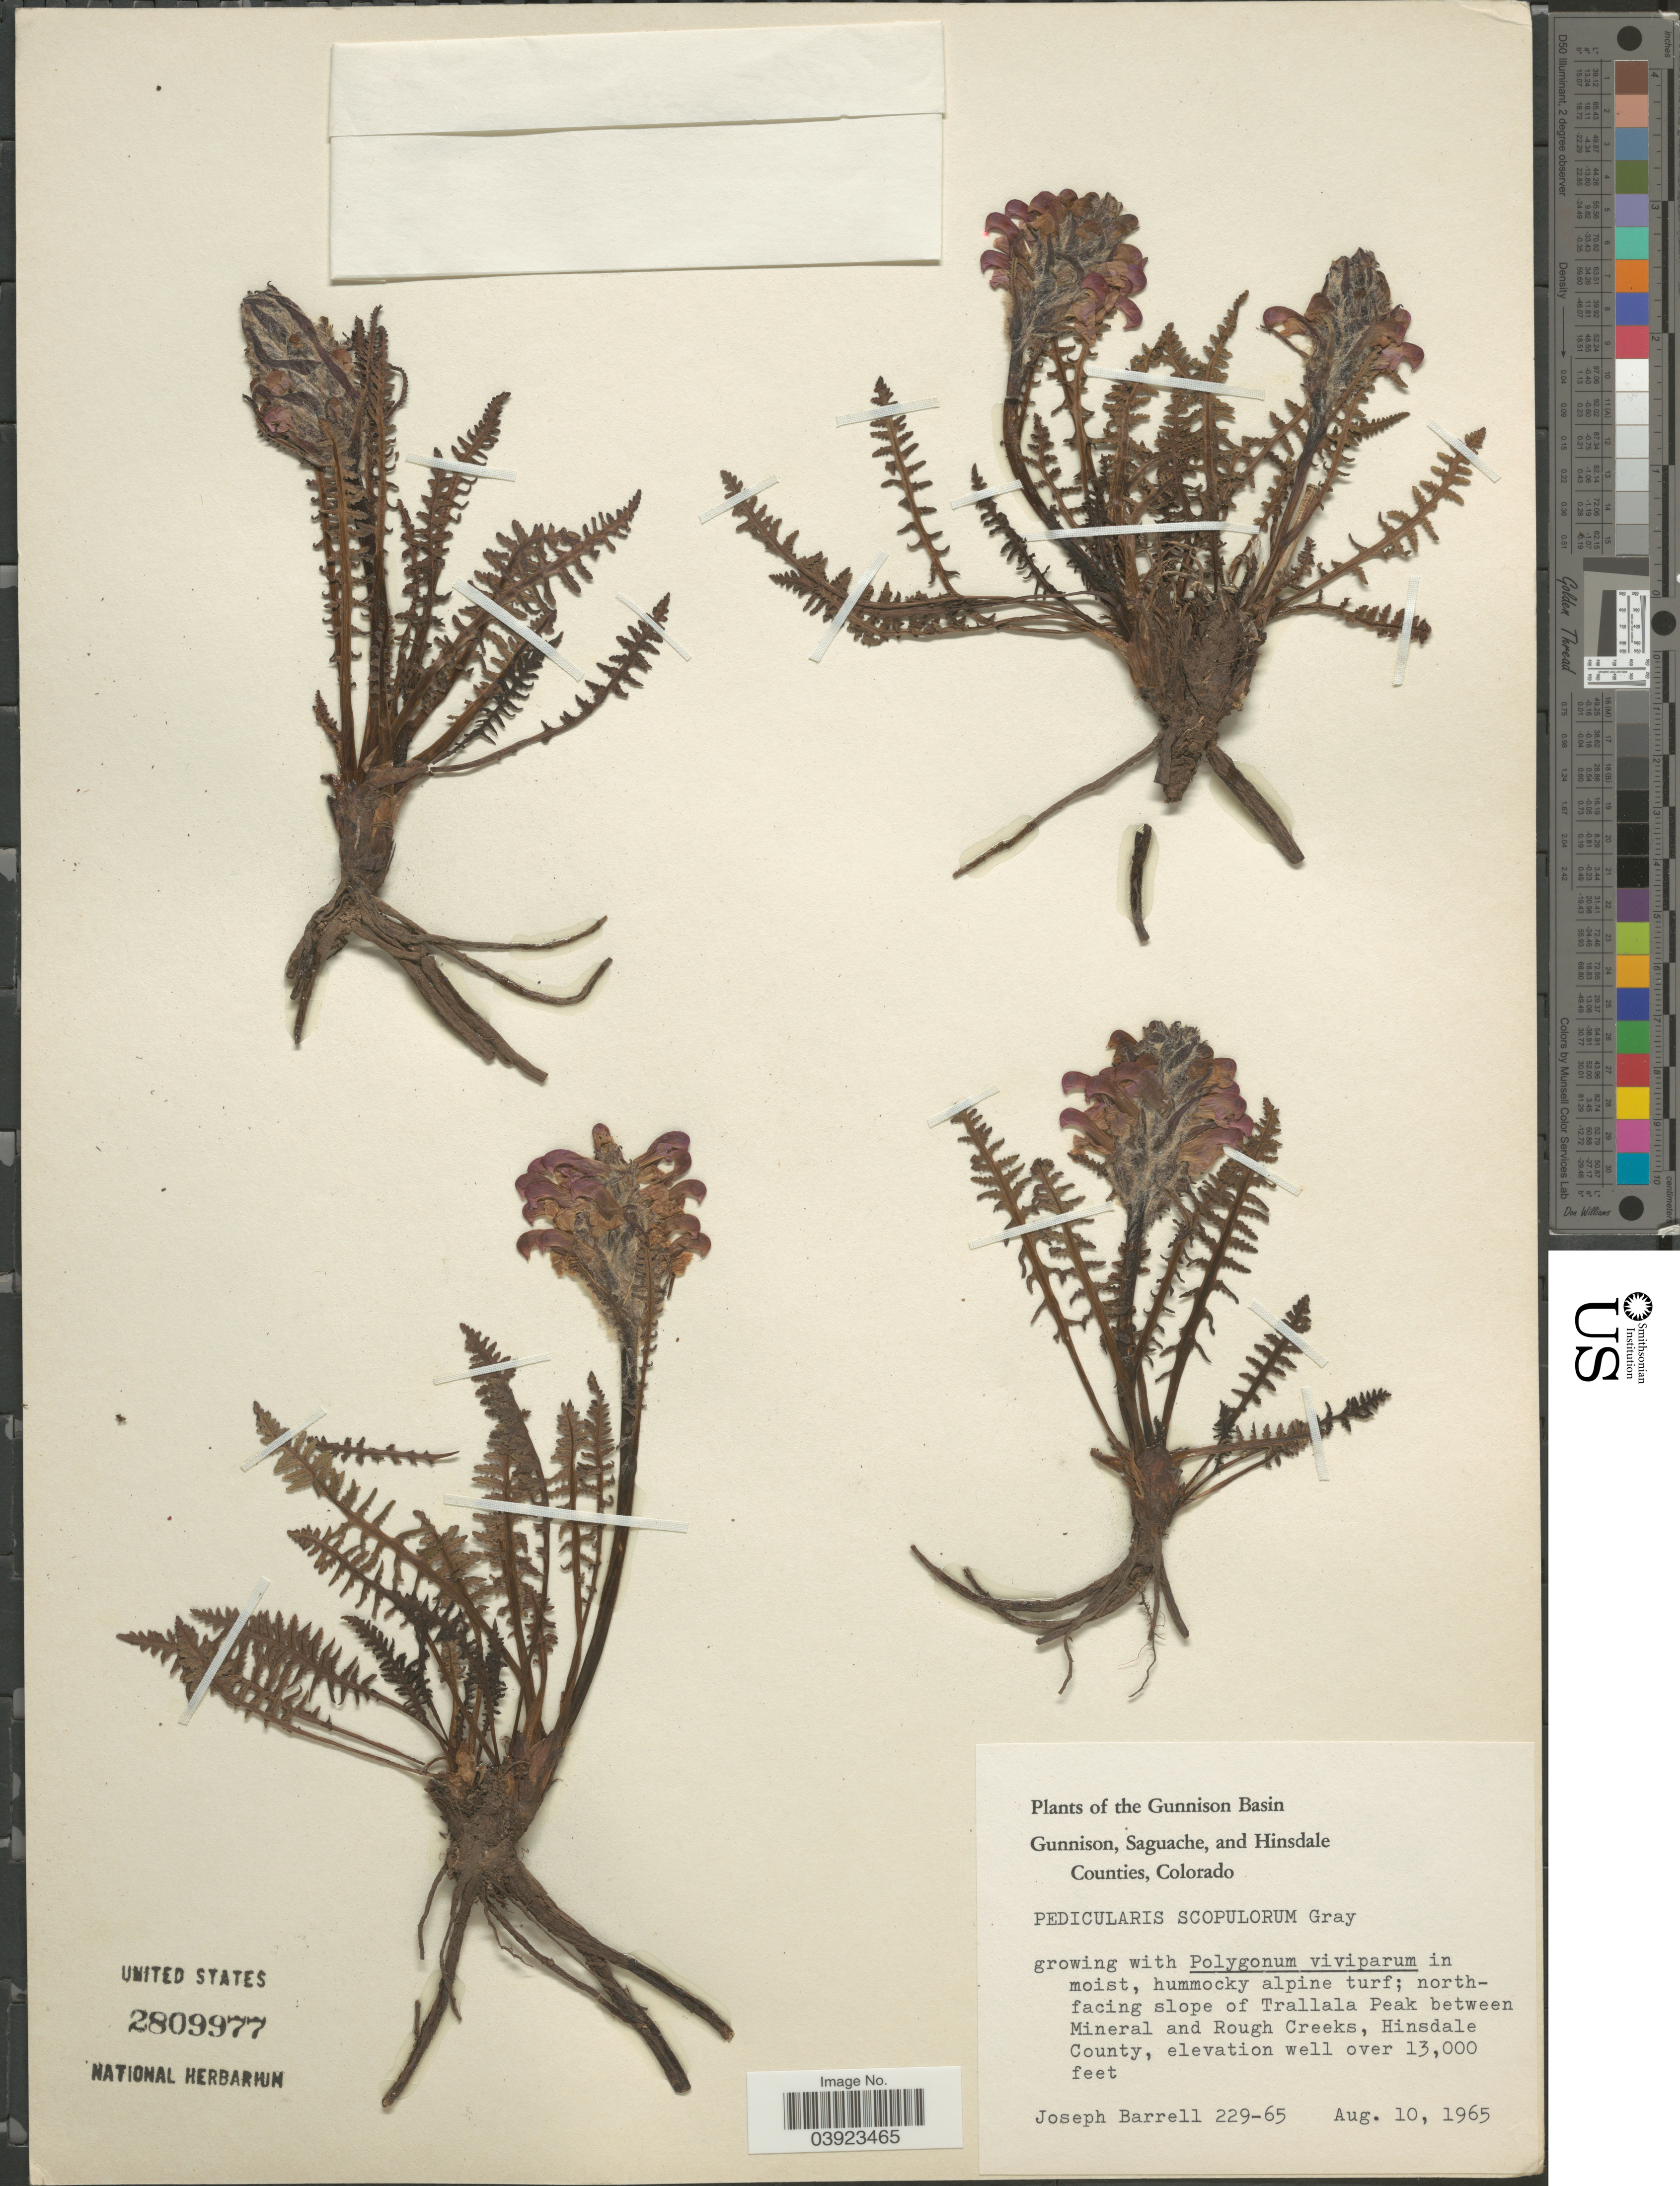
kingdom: Plantae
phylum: Tracheophyta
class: Magnoliopsida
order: Lamiales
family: Orobanchaceae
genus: Pedicularis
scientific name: Pedicularis scopulorum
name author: A. Gray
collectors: J. Barrell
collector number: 229-65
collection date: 1965-08-10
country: United States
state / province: Colorado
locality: Gunnison Basin. North-facing slope of Trallala Peak between Mineral and Rough Creeks, Hinsdale County.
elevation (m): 3962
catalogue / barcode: US 2809977